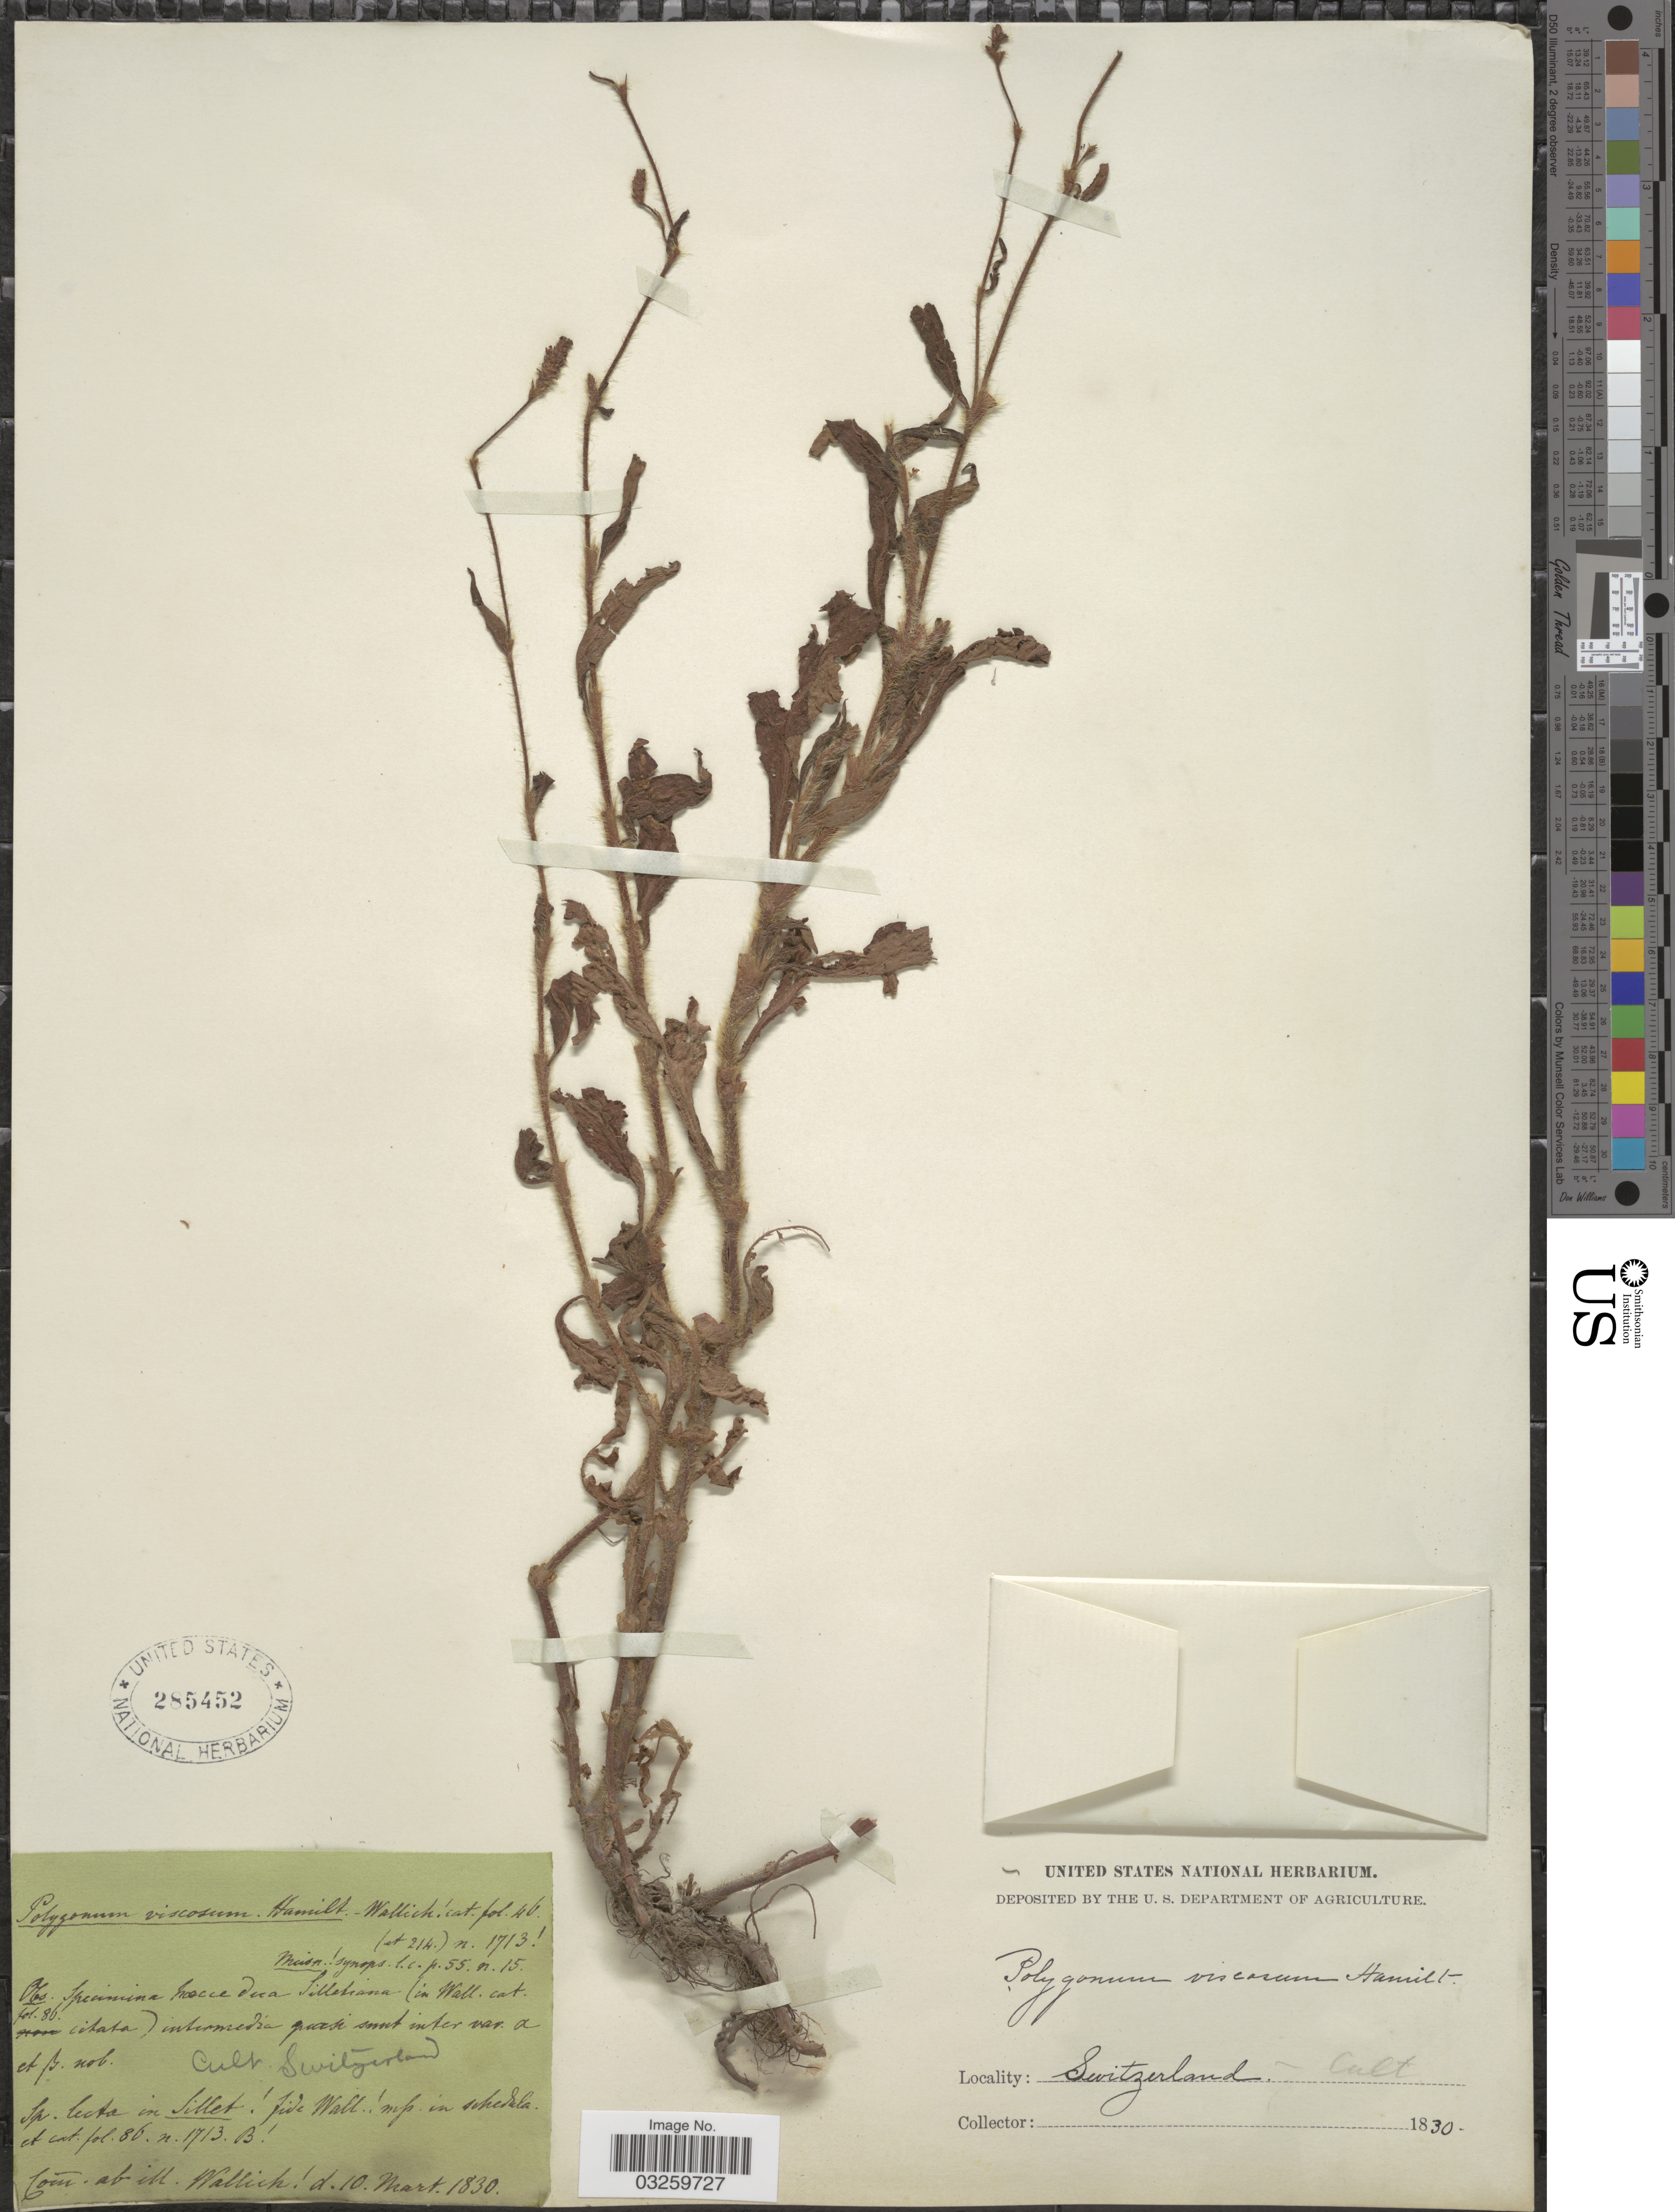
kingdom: Plantae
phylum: Tracheophyta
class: Magnoliopsida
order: Caryophyllales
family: Polygonaceae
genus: Polygonum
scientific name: Polygonum viscosum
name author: Buch.-Ham. ex D. Don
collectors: ex herb. United States National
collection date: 1830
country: Switzerland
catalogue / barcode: US 285452